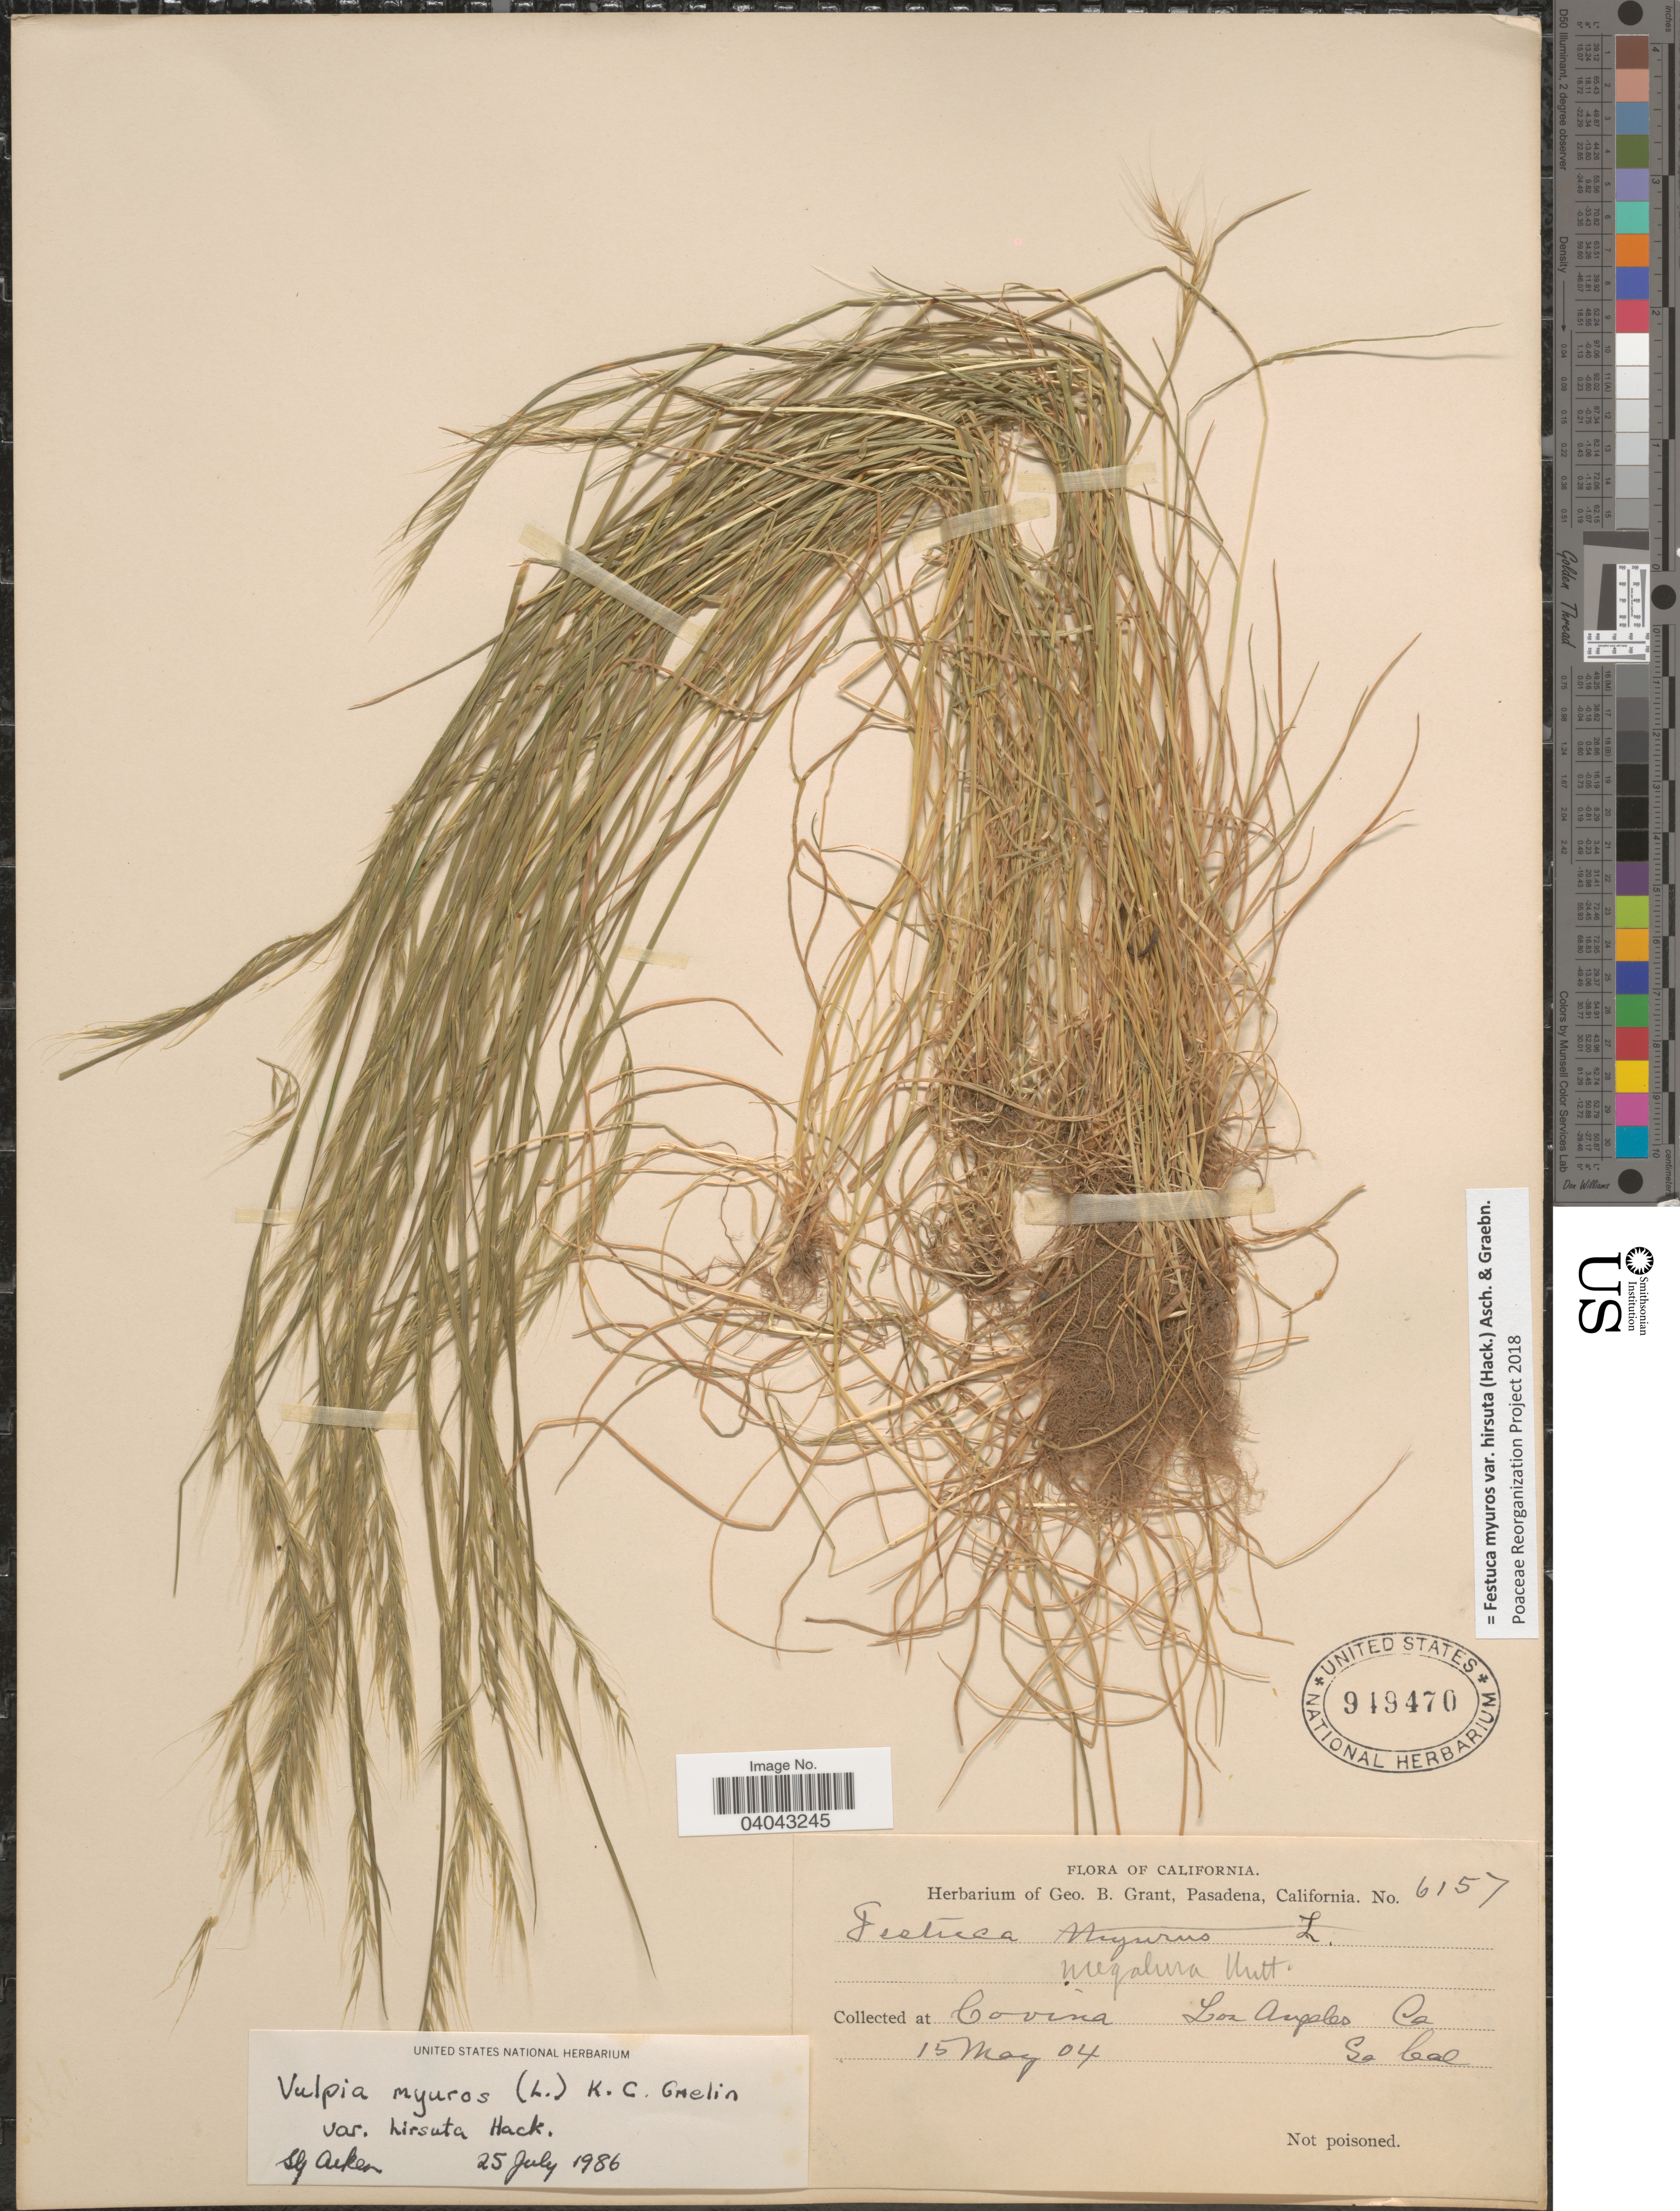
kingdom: Plantae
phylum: Tracheophyta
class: Liliopsida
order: Poales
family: Poaceae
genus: Festuca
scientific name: Festuca myuros var. hirsuta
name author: (Hack.) Asch. & Graebn.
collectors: ex herb. Geo. B. Grant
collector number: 6157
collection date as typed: Transcribed d/m/y: 15/5/4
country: United States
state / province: California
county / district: Los Angeles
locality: Covina. Los Angeles Co. So Cal.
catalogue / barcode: US 949470